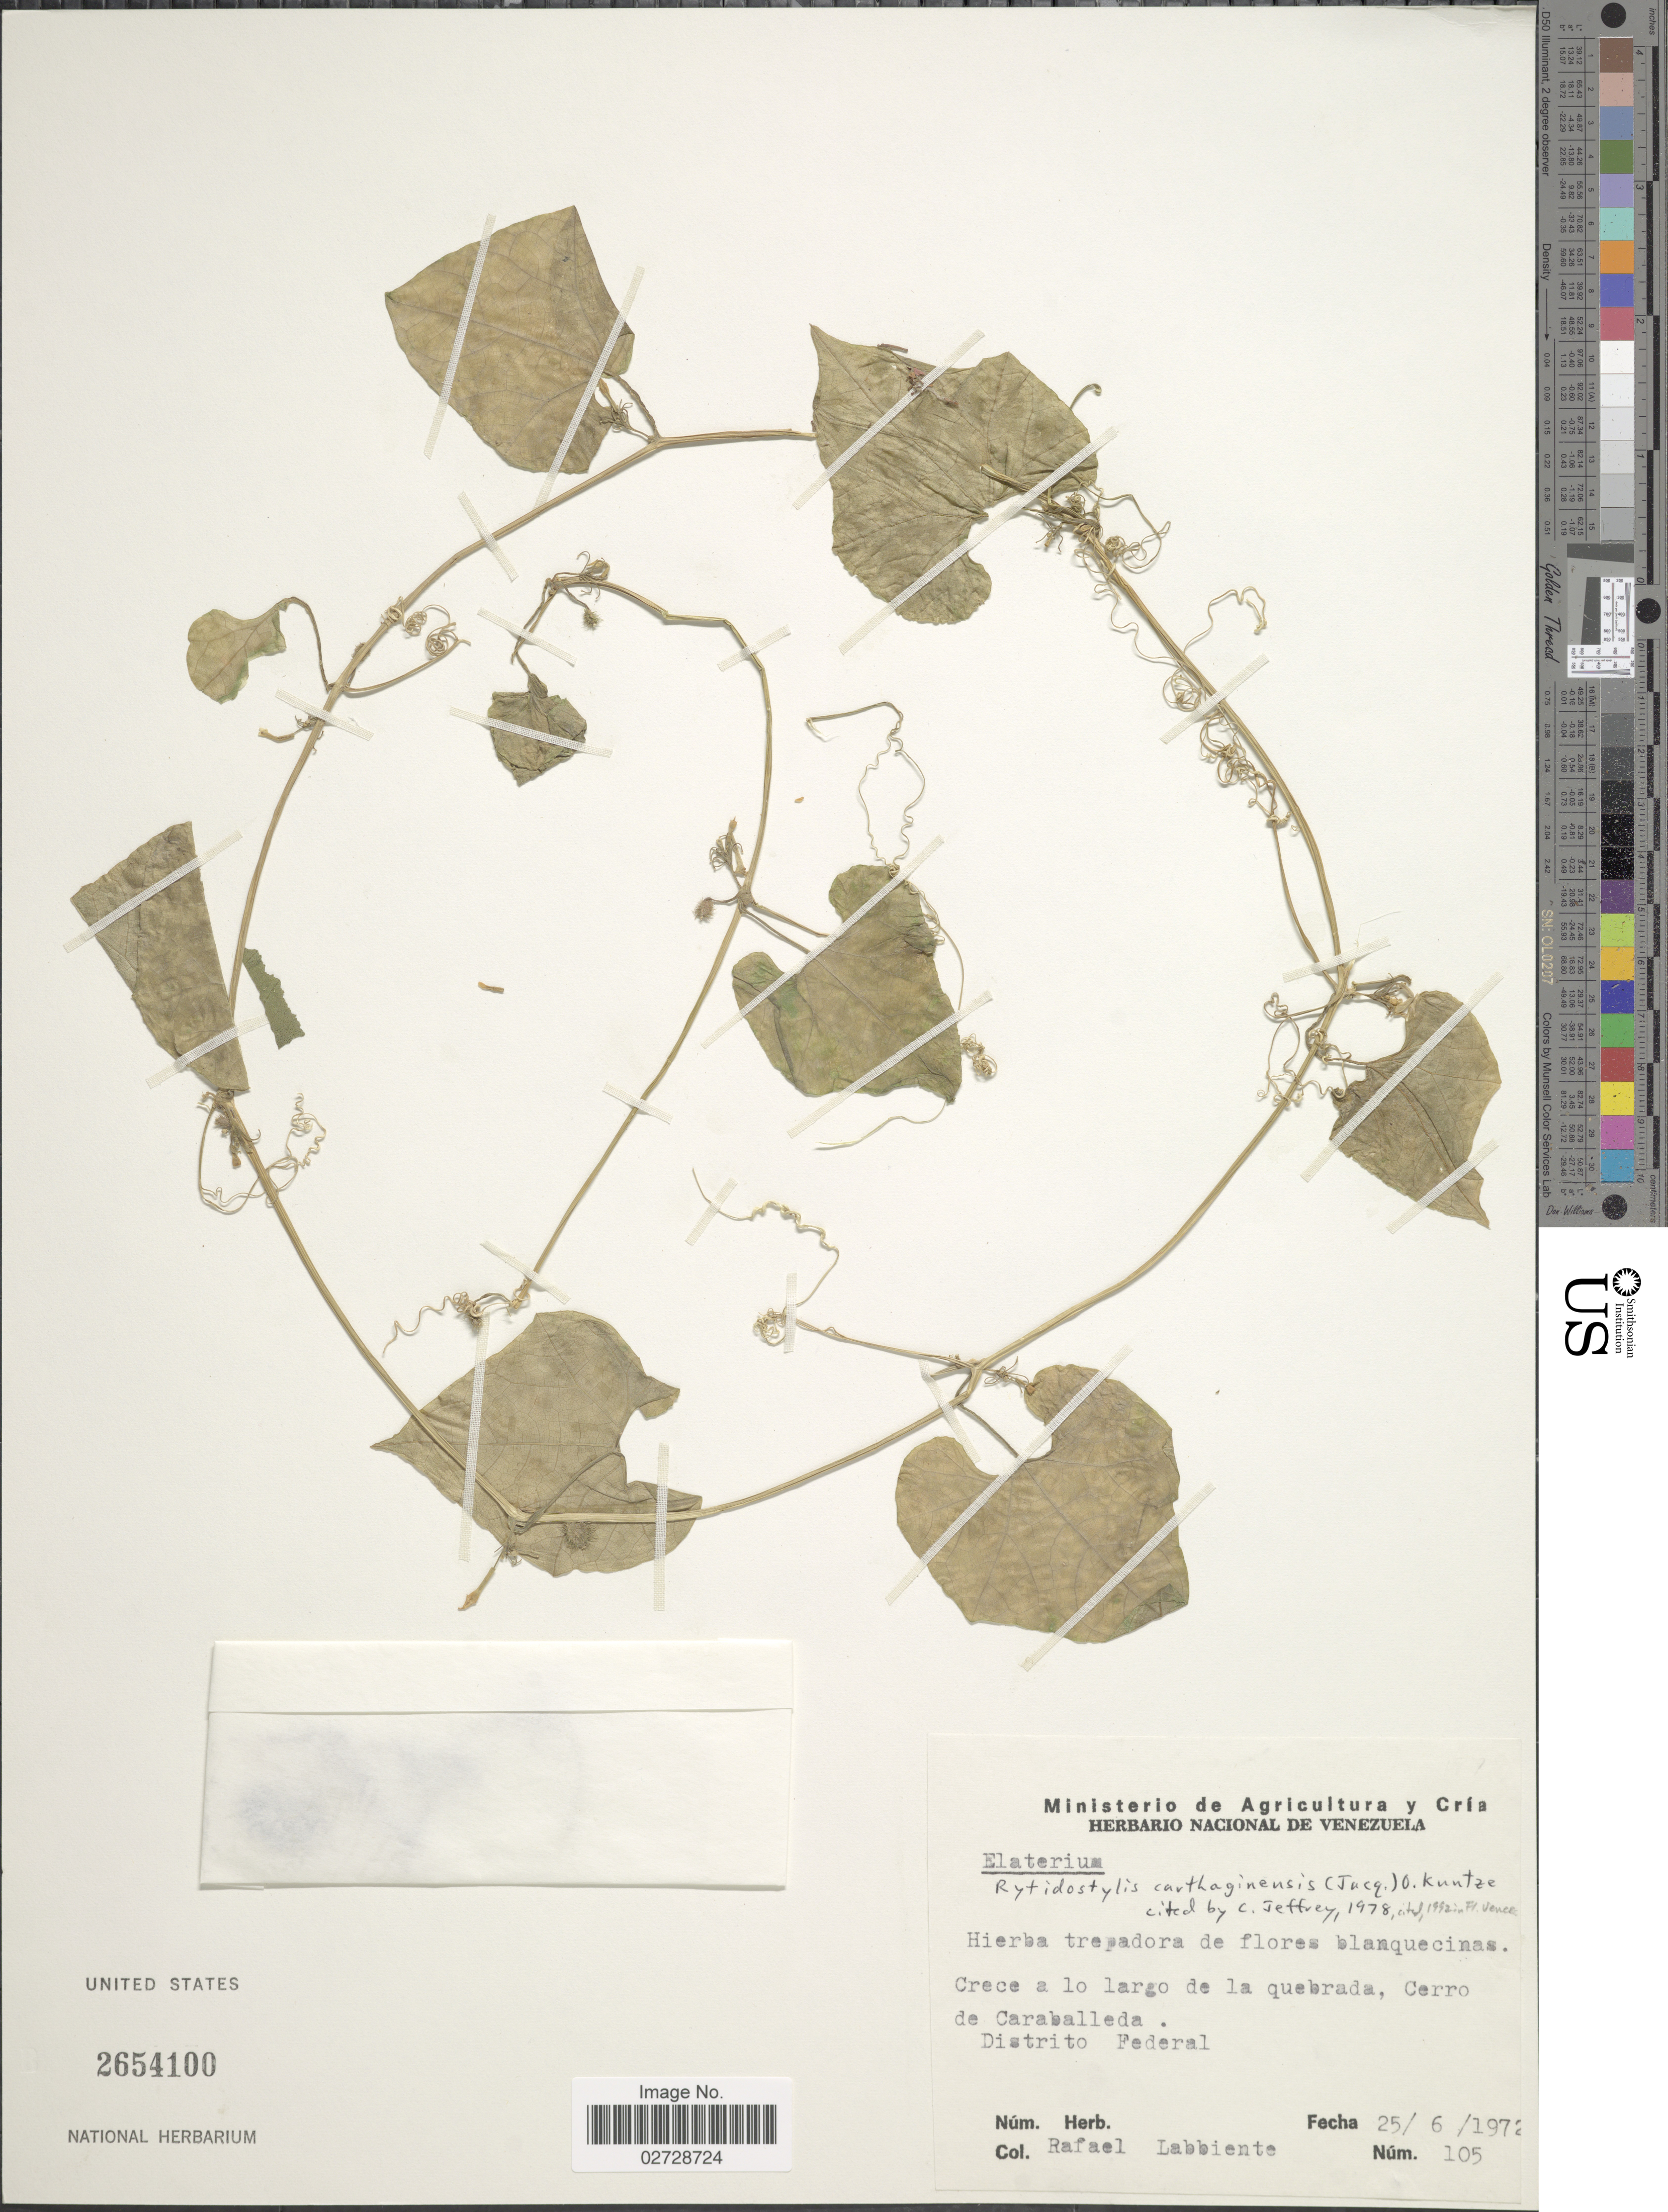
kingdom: Plantae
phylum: Tracheophyta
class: Magnoliopsida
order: Cucurbitales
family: Cucurbitaceae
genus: Cyclanthera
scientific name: Cyclanthera carthagenensis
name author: (Jacq.) H. Schaef. & S.S. Renner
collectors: R. Labbiente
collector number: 105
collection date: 1972-06-25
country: Venezuela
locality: Crece a lo largo de la quebrada, Cerro de Caraballeda. Distrito Federal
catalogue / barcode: US 2654100